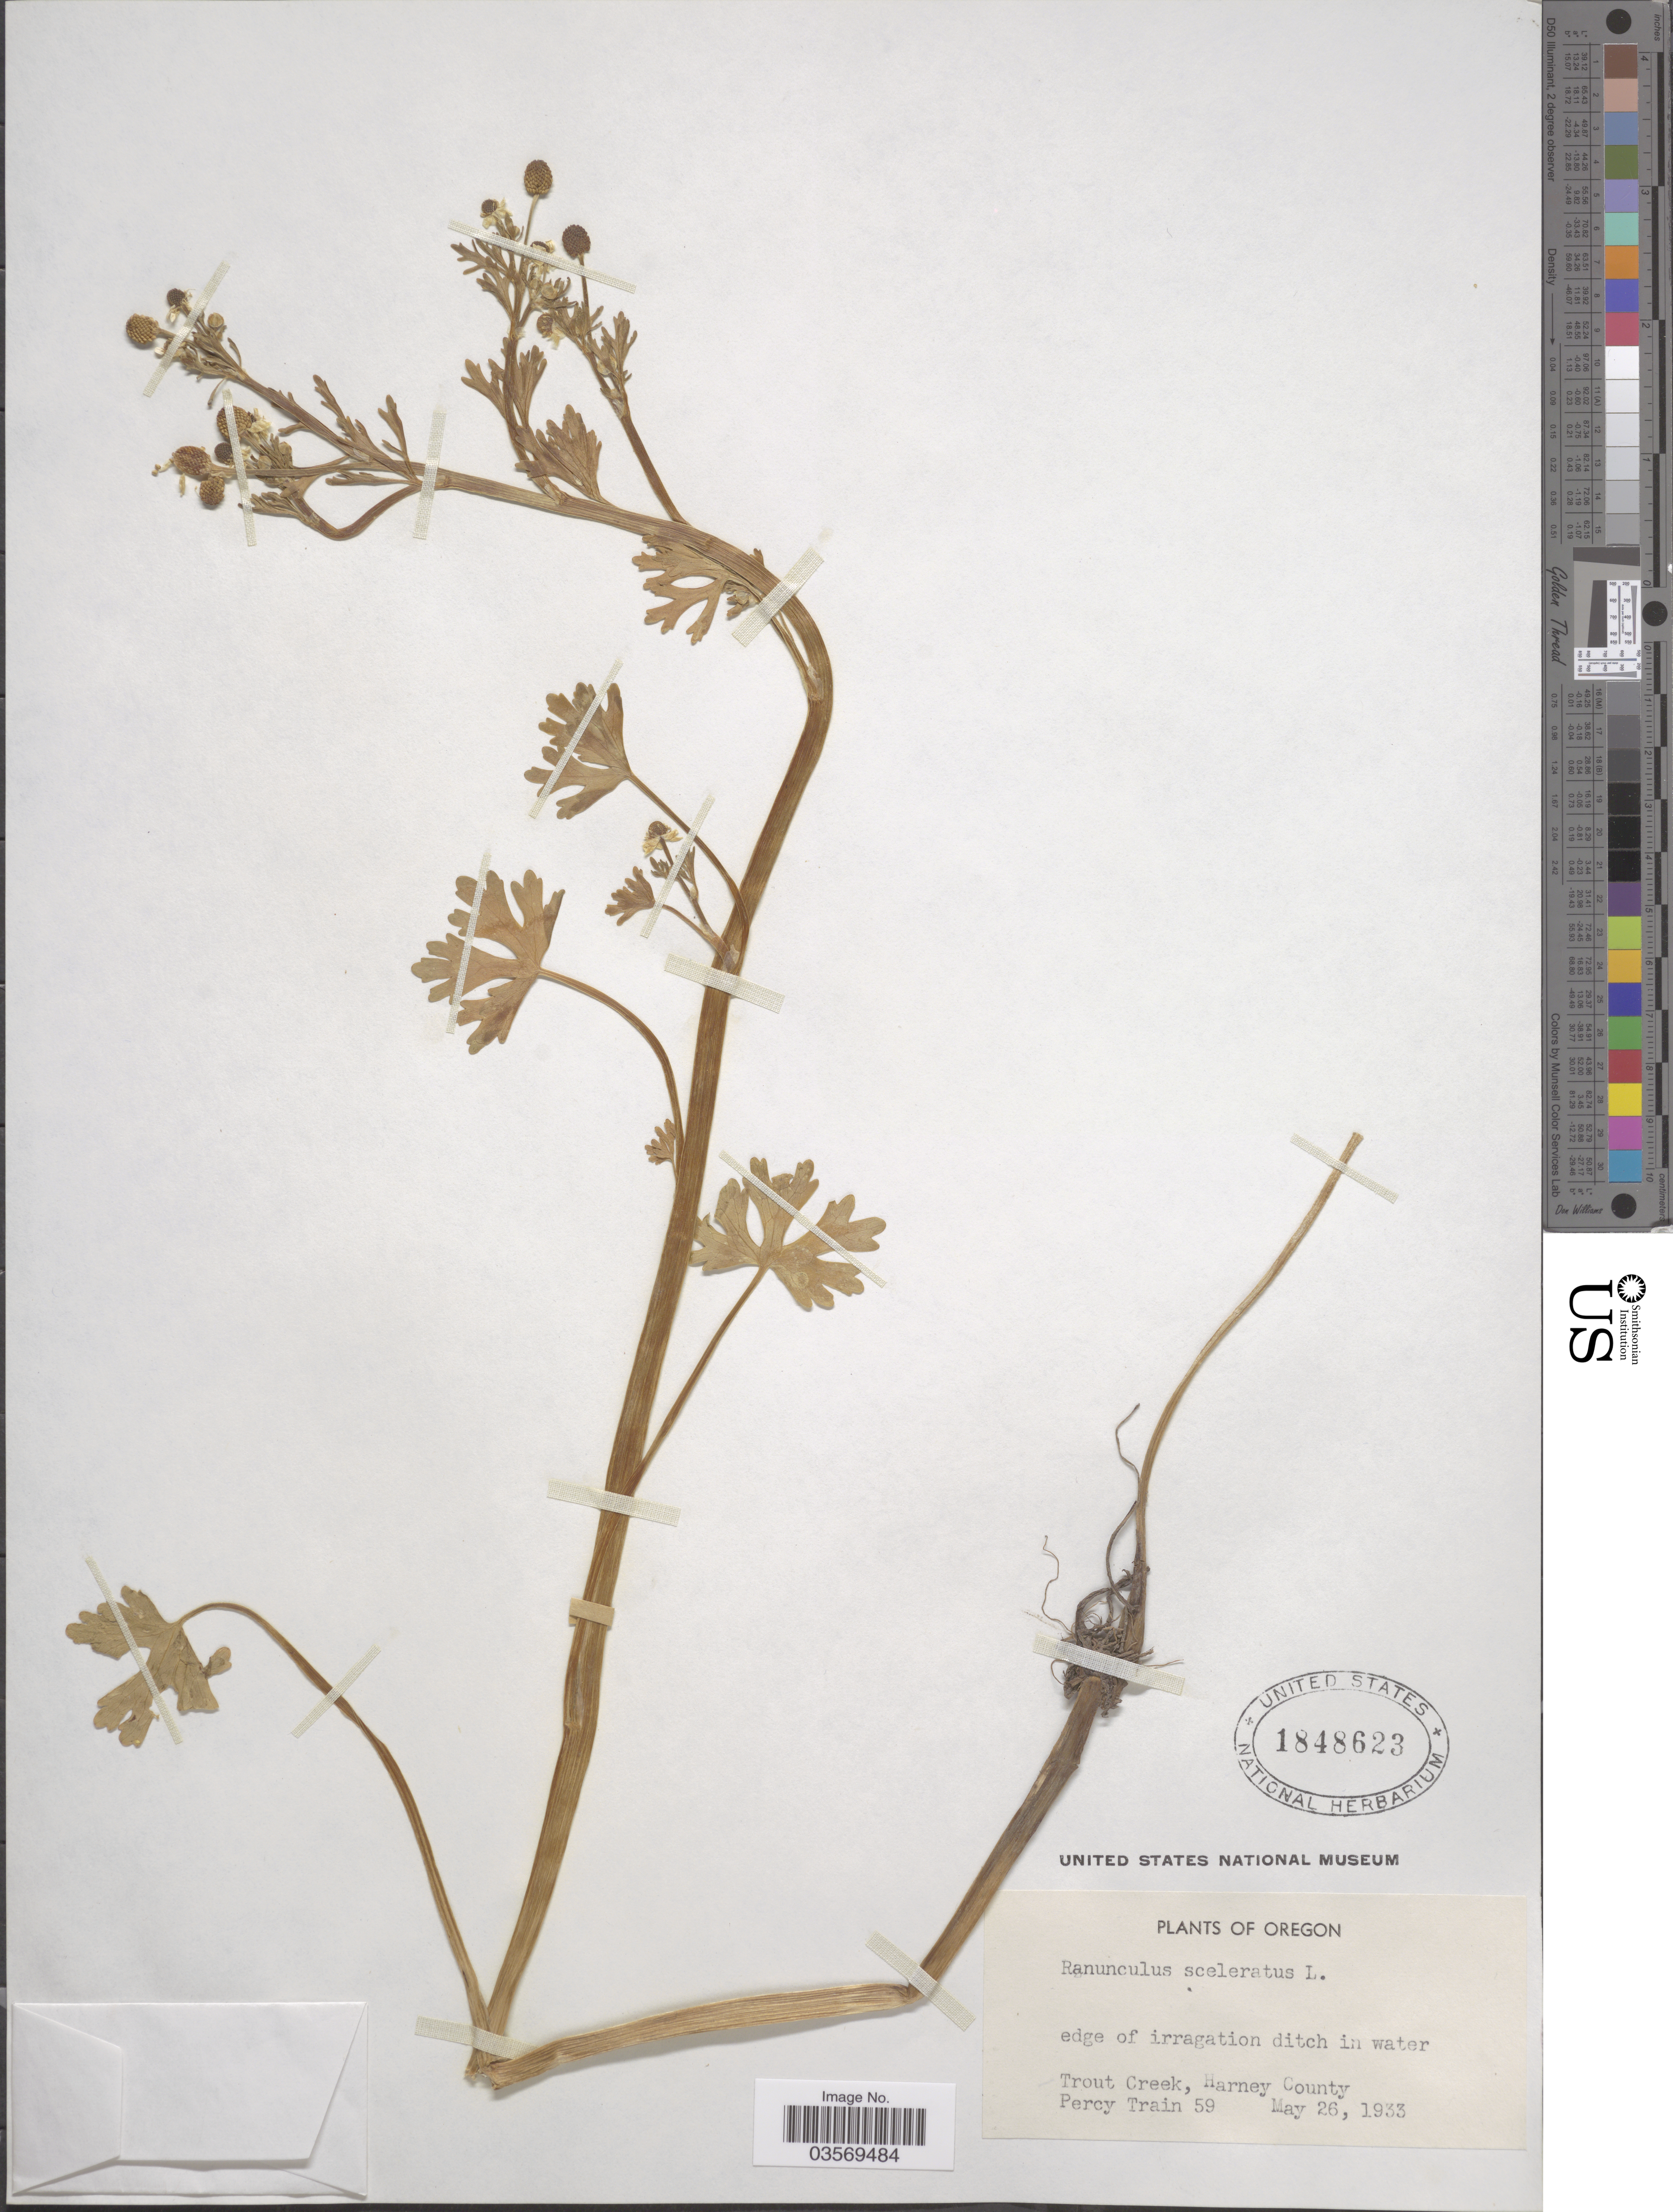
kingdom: Plantae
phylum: Tracheophyta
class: Magnoliopsida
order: Ranunculales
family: Ranunculaceae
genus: Ranunculus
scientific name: Ranunculus sceleratus var. multifidus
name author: Nutt.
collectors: P. Train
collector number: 59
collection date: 1933-05-26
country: United States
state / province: Oregon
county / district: Harney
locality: Trout Creek, Harney County.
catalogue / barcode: US 1848623